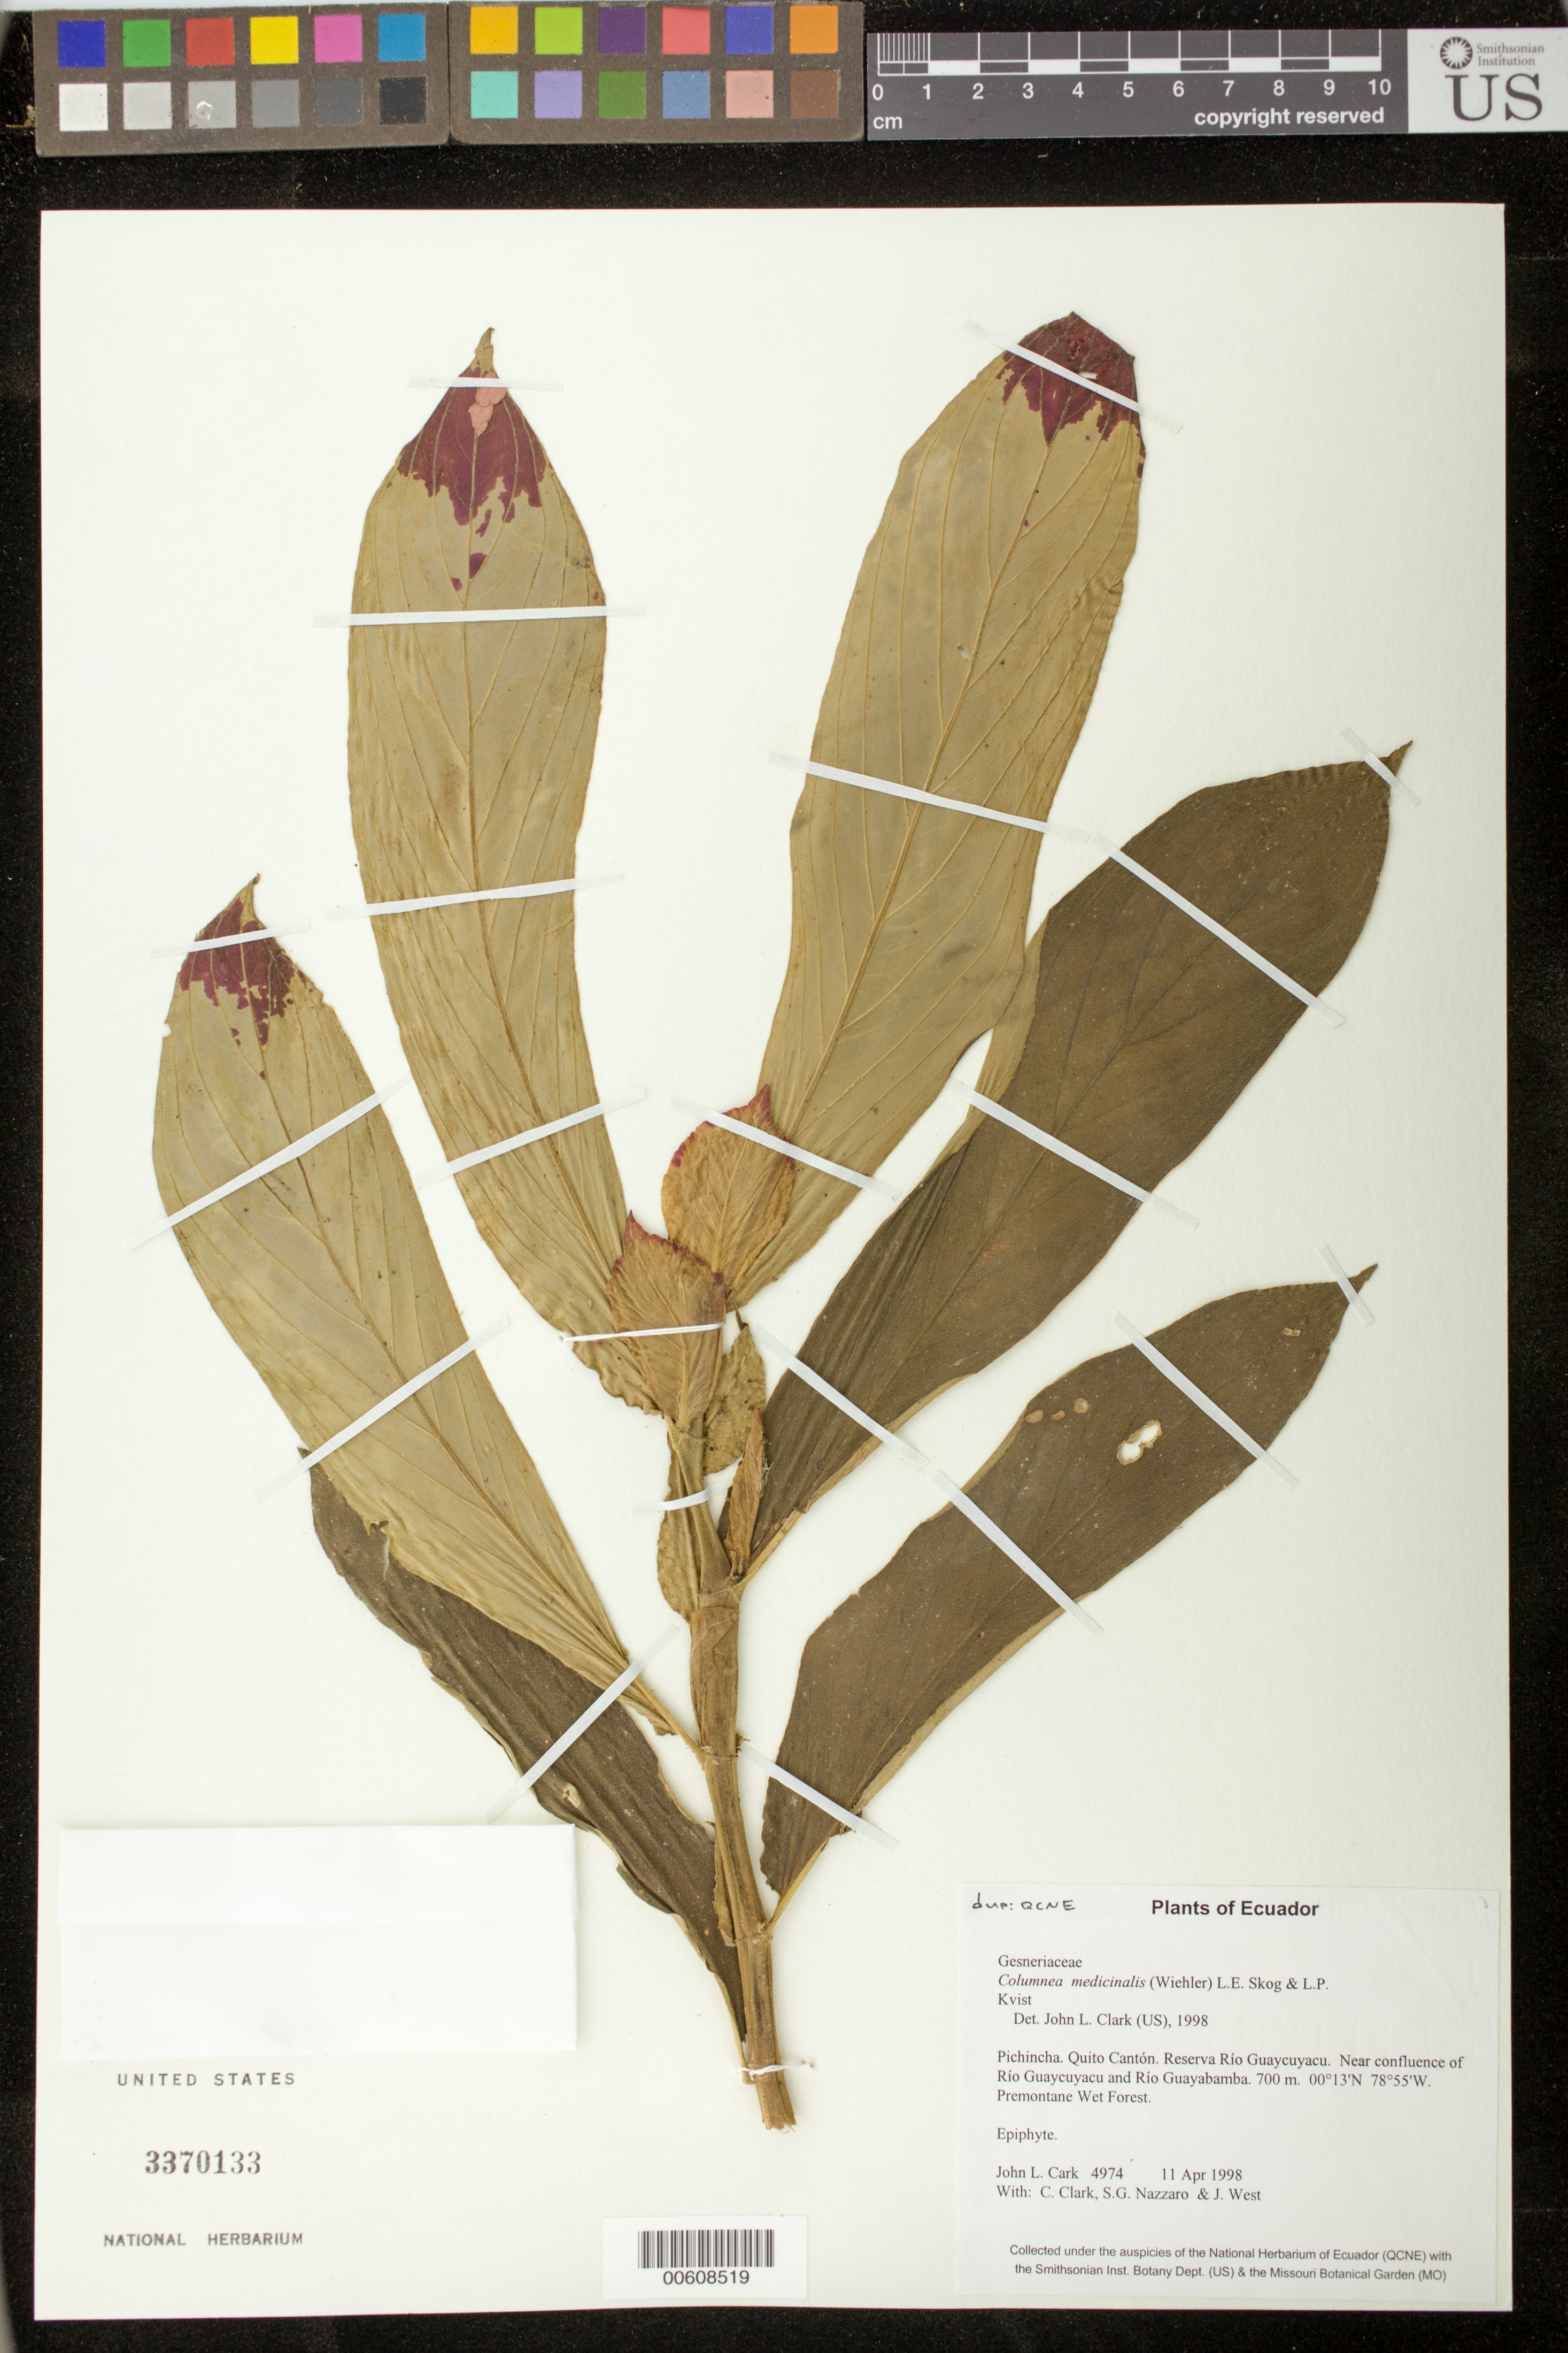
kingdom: Plantae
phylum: Tracheophyta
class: Magnoliopsida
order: Lamiales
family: Gesneriaceae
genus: Columnea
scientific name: Columnea medicinalis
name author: (Wiehler) L.E. Skog & L.P. Kvist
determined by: Clark, J. L., (SEL), The Marie Selby Botanical Garden (UNITED STATES)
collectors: J. L. Clark, C. Clark, S. Nazzaro & J. West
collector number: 4974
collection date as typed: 11 Apr 1998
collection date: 1998-04-11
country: Ecuador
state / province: Pichincha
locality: Quito Cantón. Reserva Río Guaycuyacu. Near confluence of Río Guaycuyacu and Río Guayabamba.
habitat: Premontane Wet Forest.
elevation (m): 700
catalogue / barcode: US 3370133